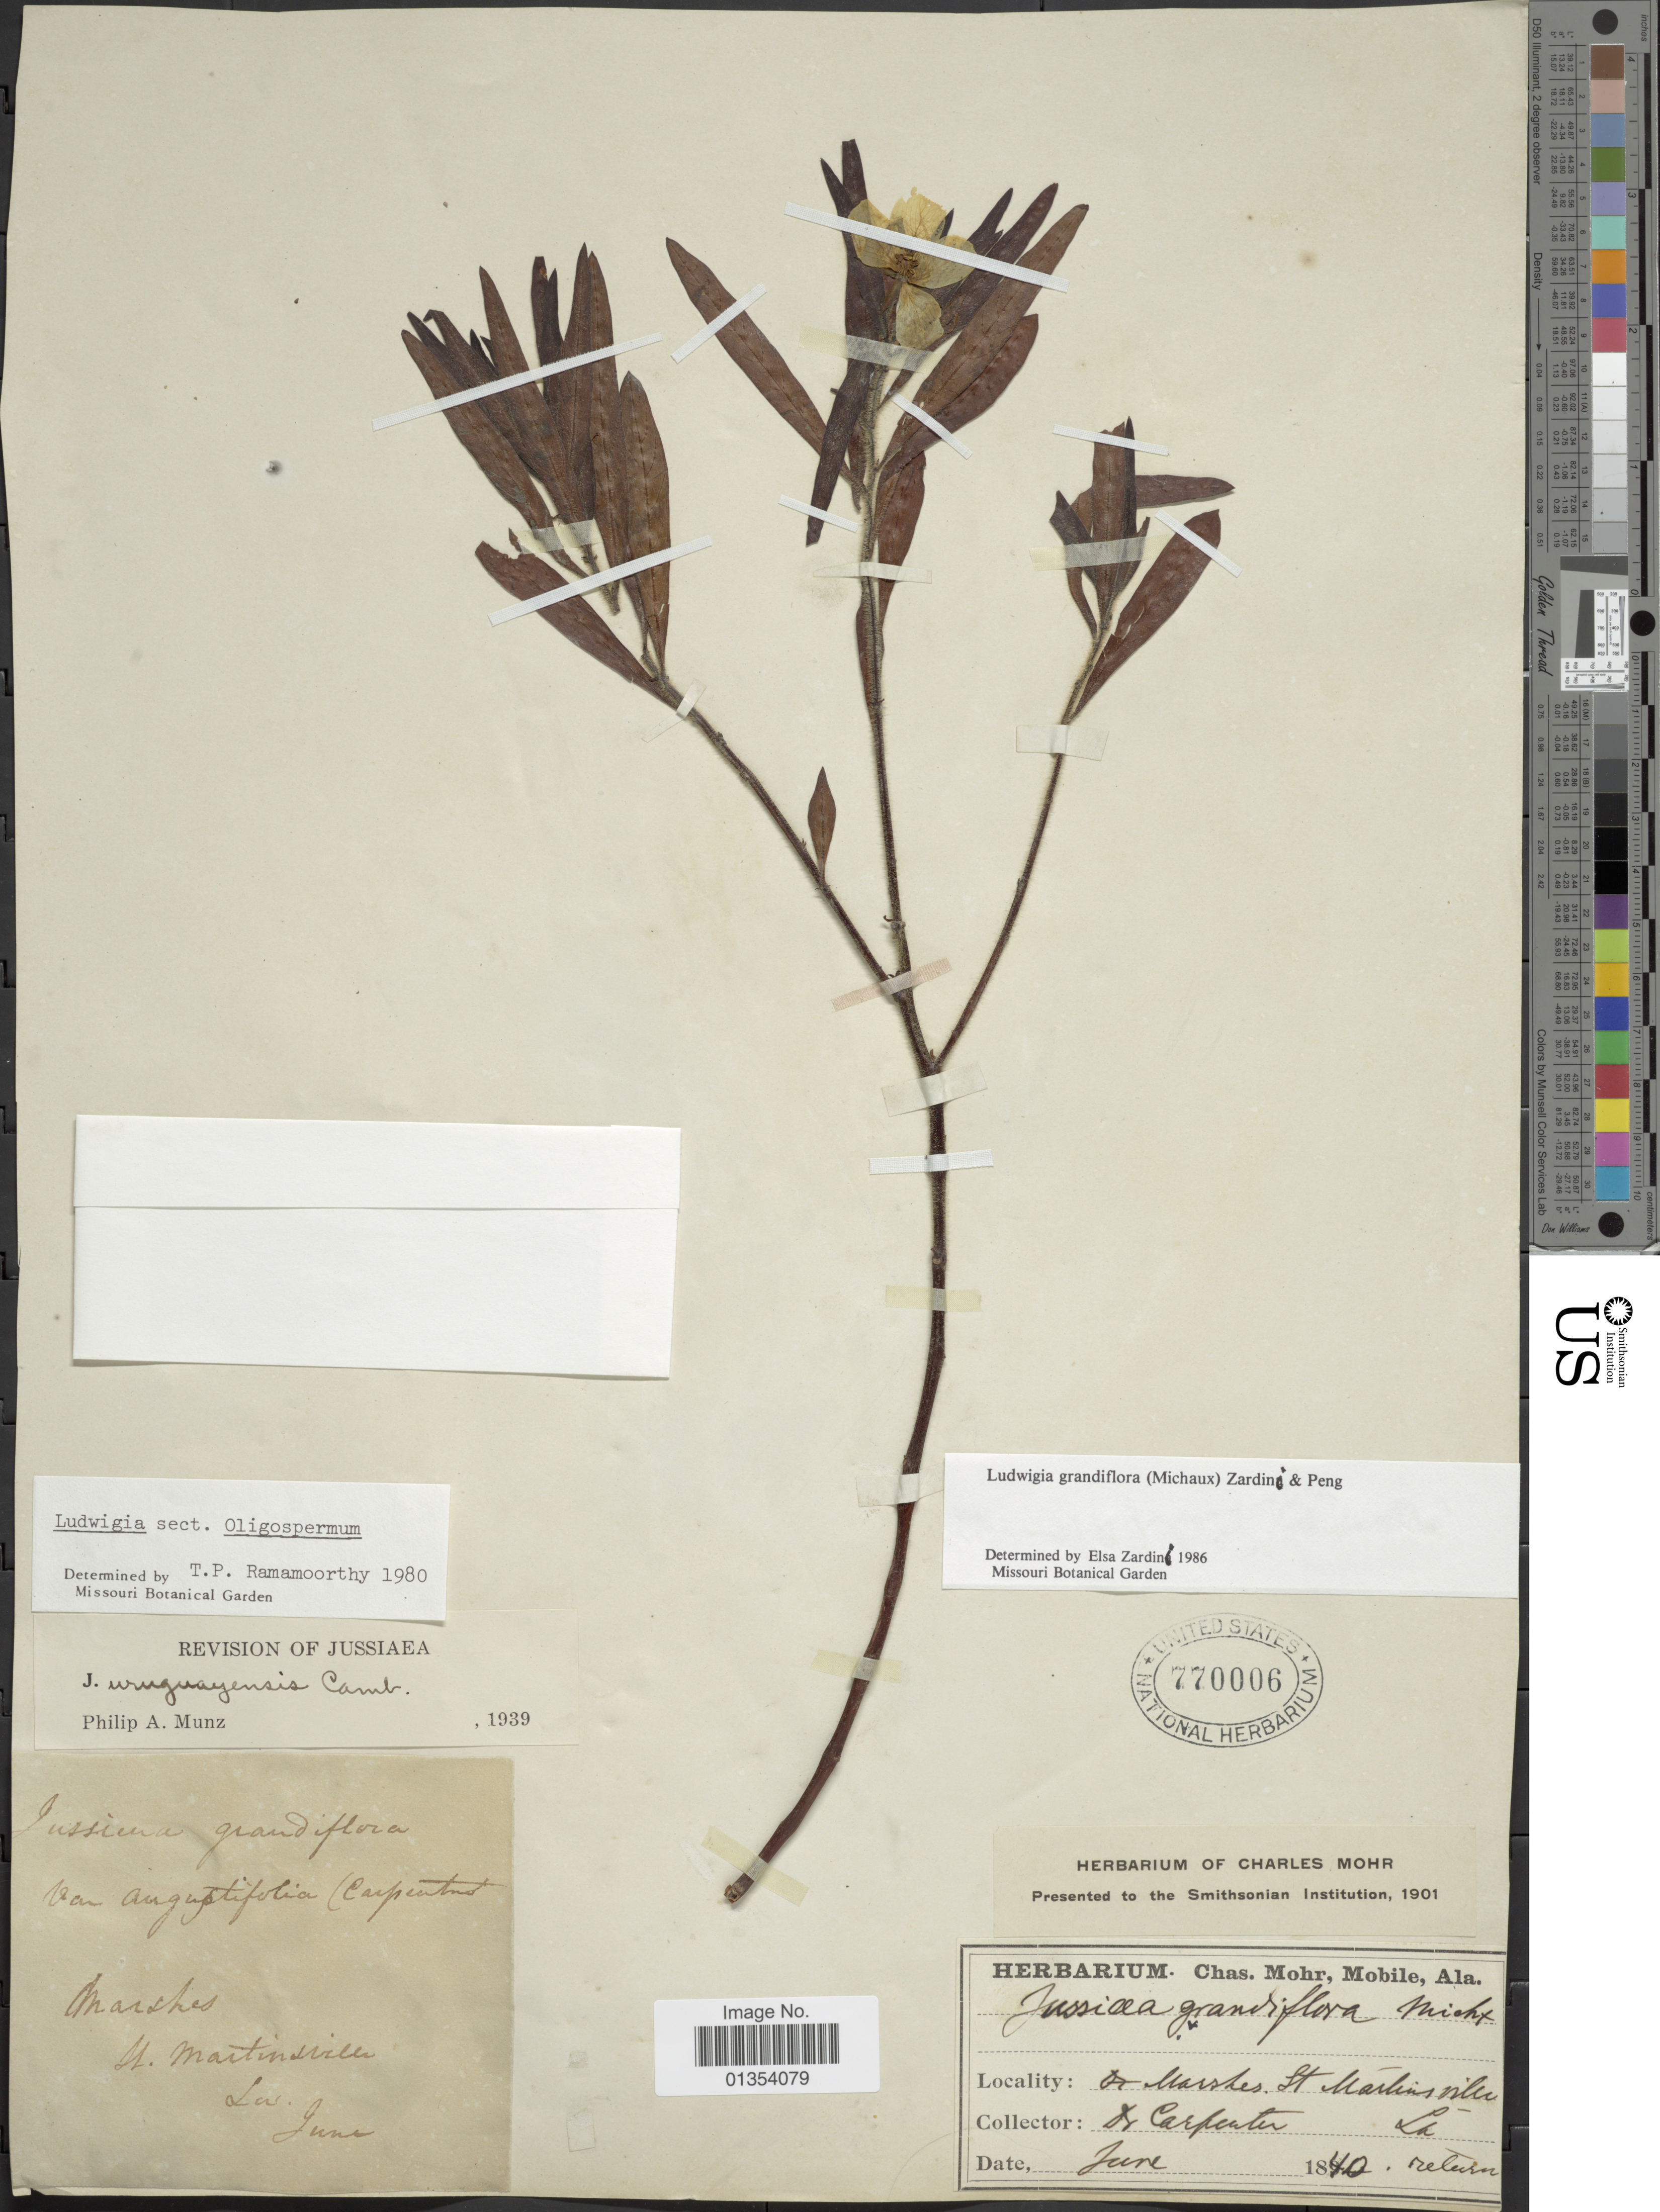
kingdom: Plantae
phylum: Tracheophyta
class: Magnoliopsida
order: Myrtales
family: Onagraceae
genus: Ludwigia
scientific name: Ludwigia grandiflora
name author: (Michx.) Greuter & Burdet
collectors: -. Carpenter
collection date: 1840-06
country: United States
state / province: Louisiana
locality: St Martinsville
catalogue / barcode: US 770006